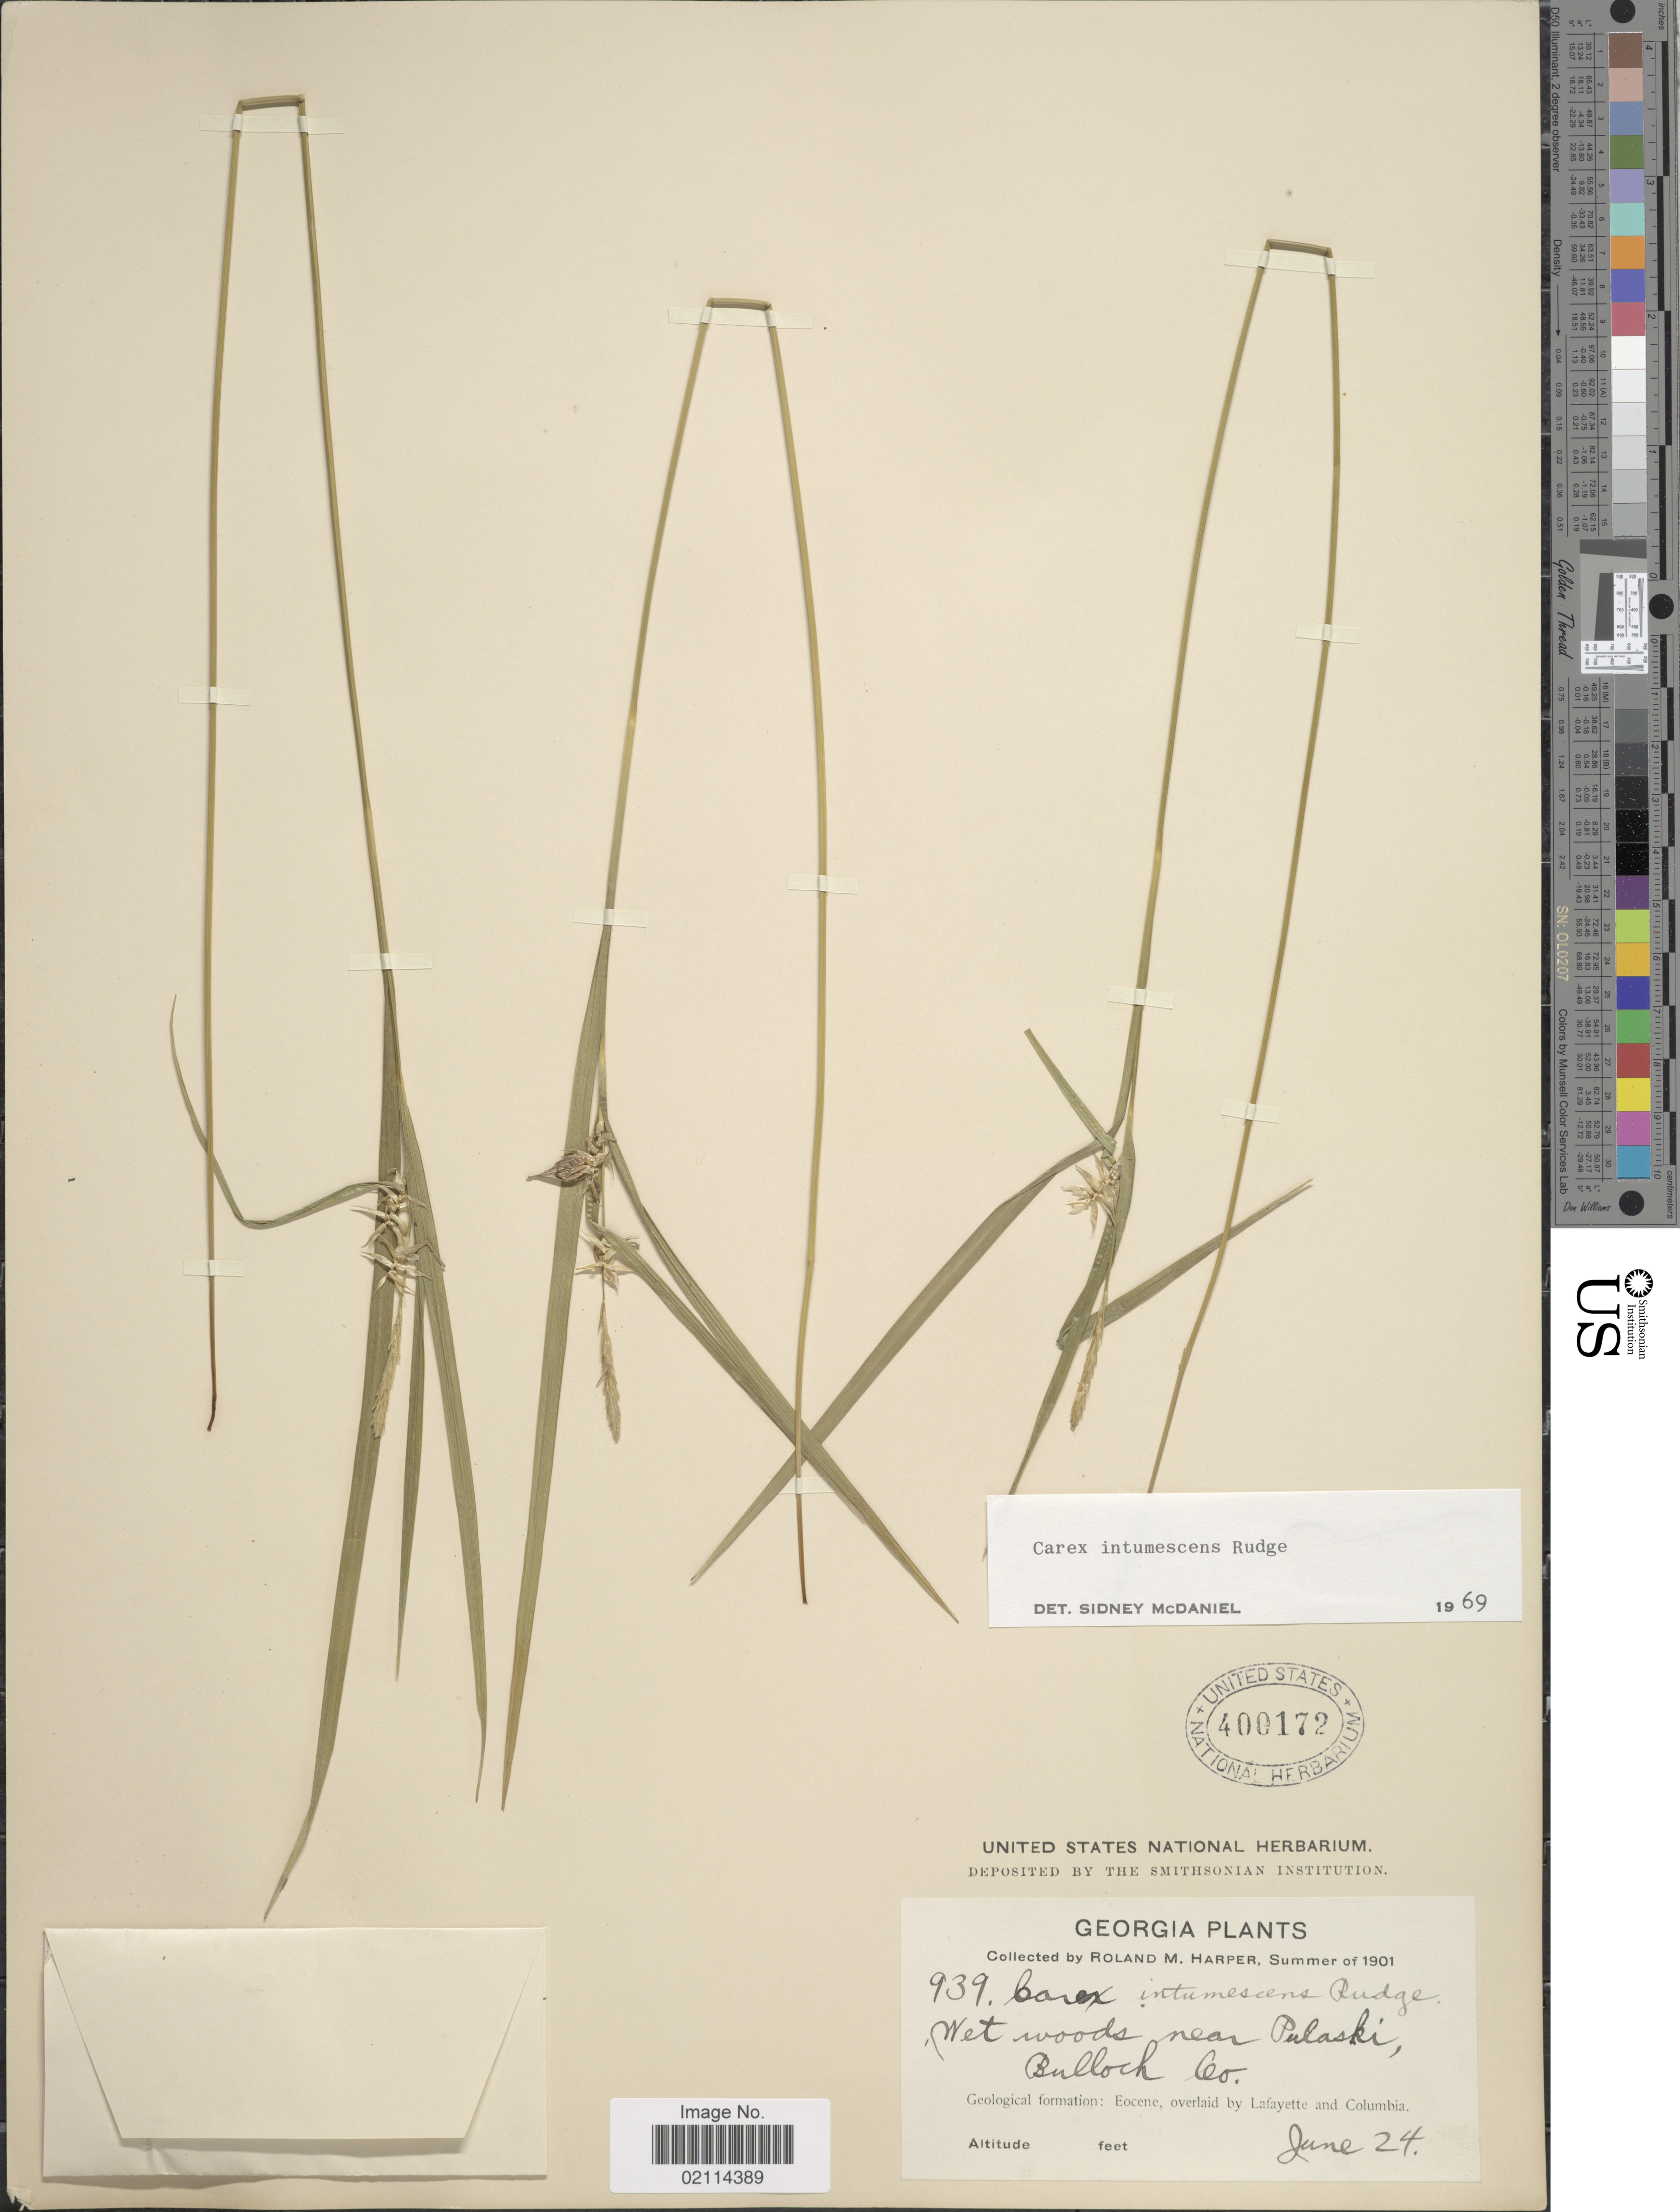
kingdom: Plantae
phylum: Tracheophyta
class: Liliopsida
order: Poales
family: Cyperaceae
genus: Carex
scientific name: Carex intumescens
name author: Rudge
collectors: R. M. Harper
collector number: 939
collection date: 1901-06-24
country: United States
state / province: Georgia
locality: Wet woods near Pulaski, Bulloch Co.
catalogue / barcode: US 400172